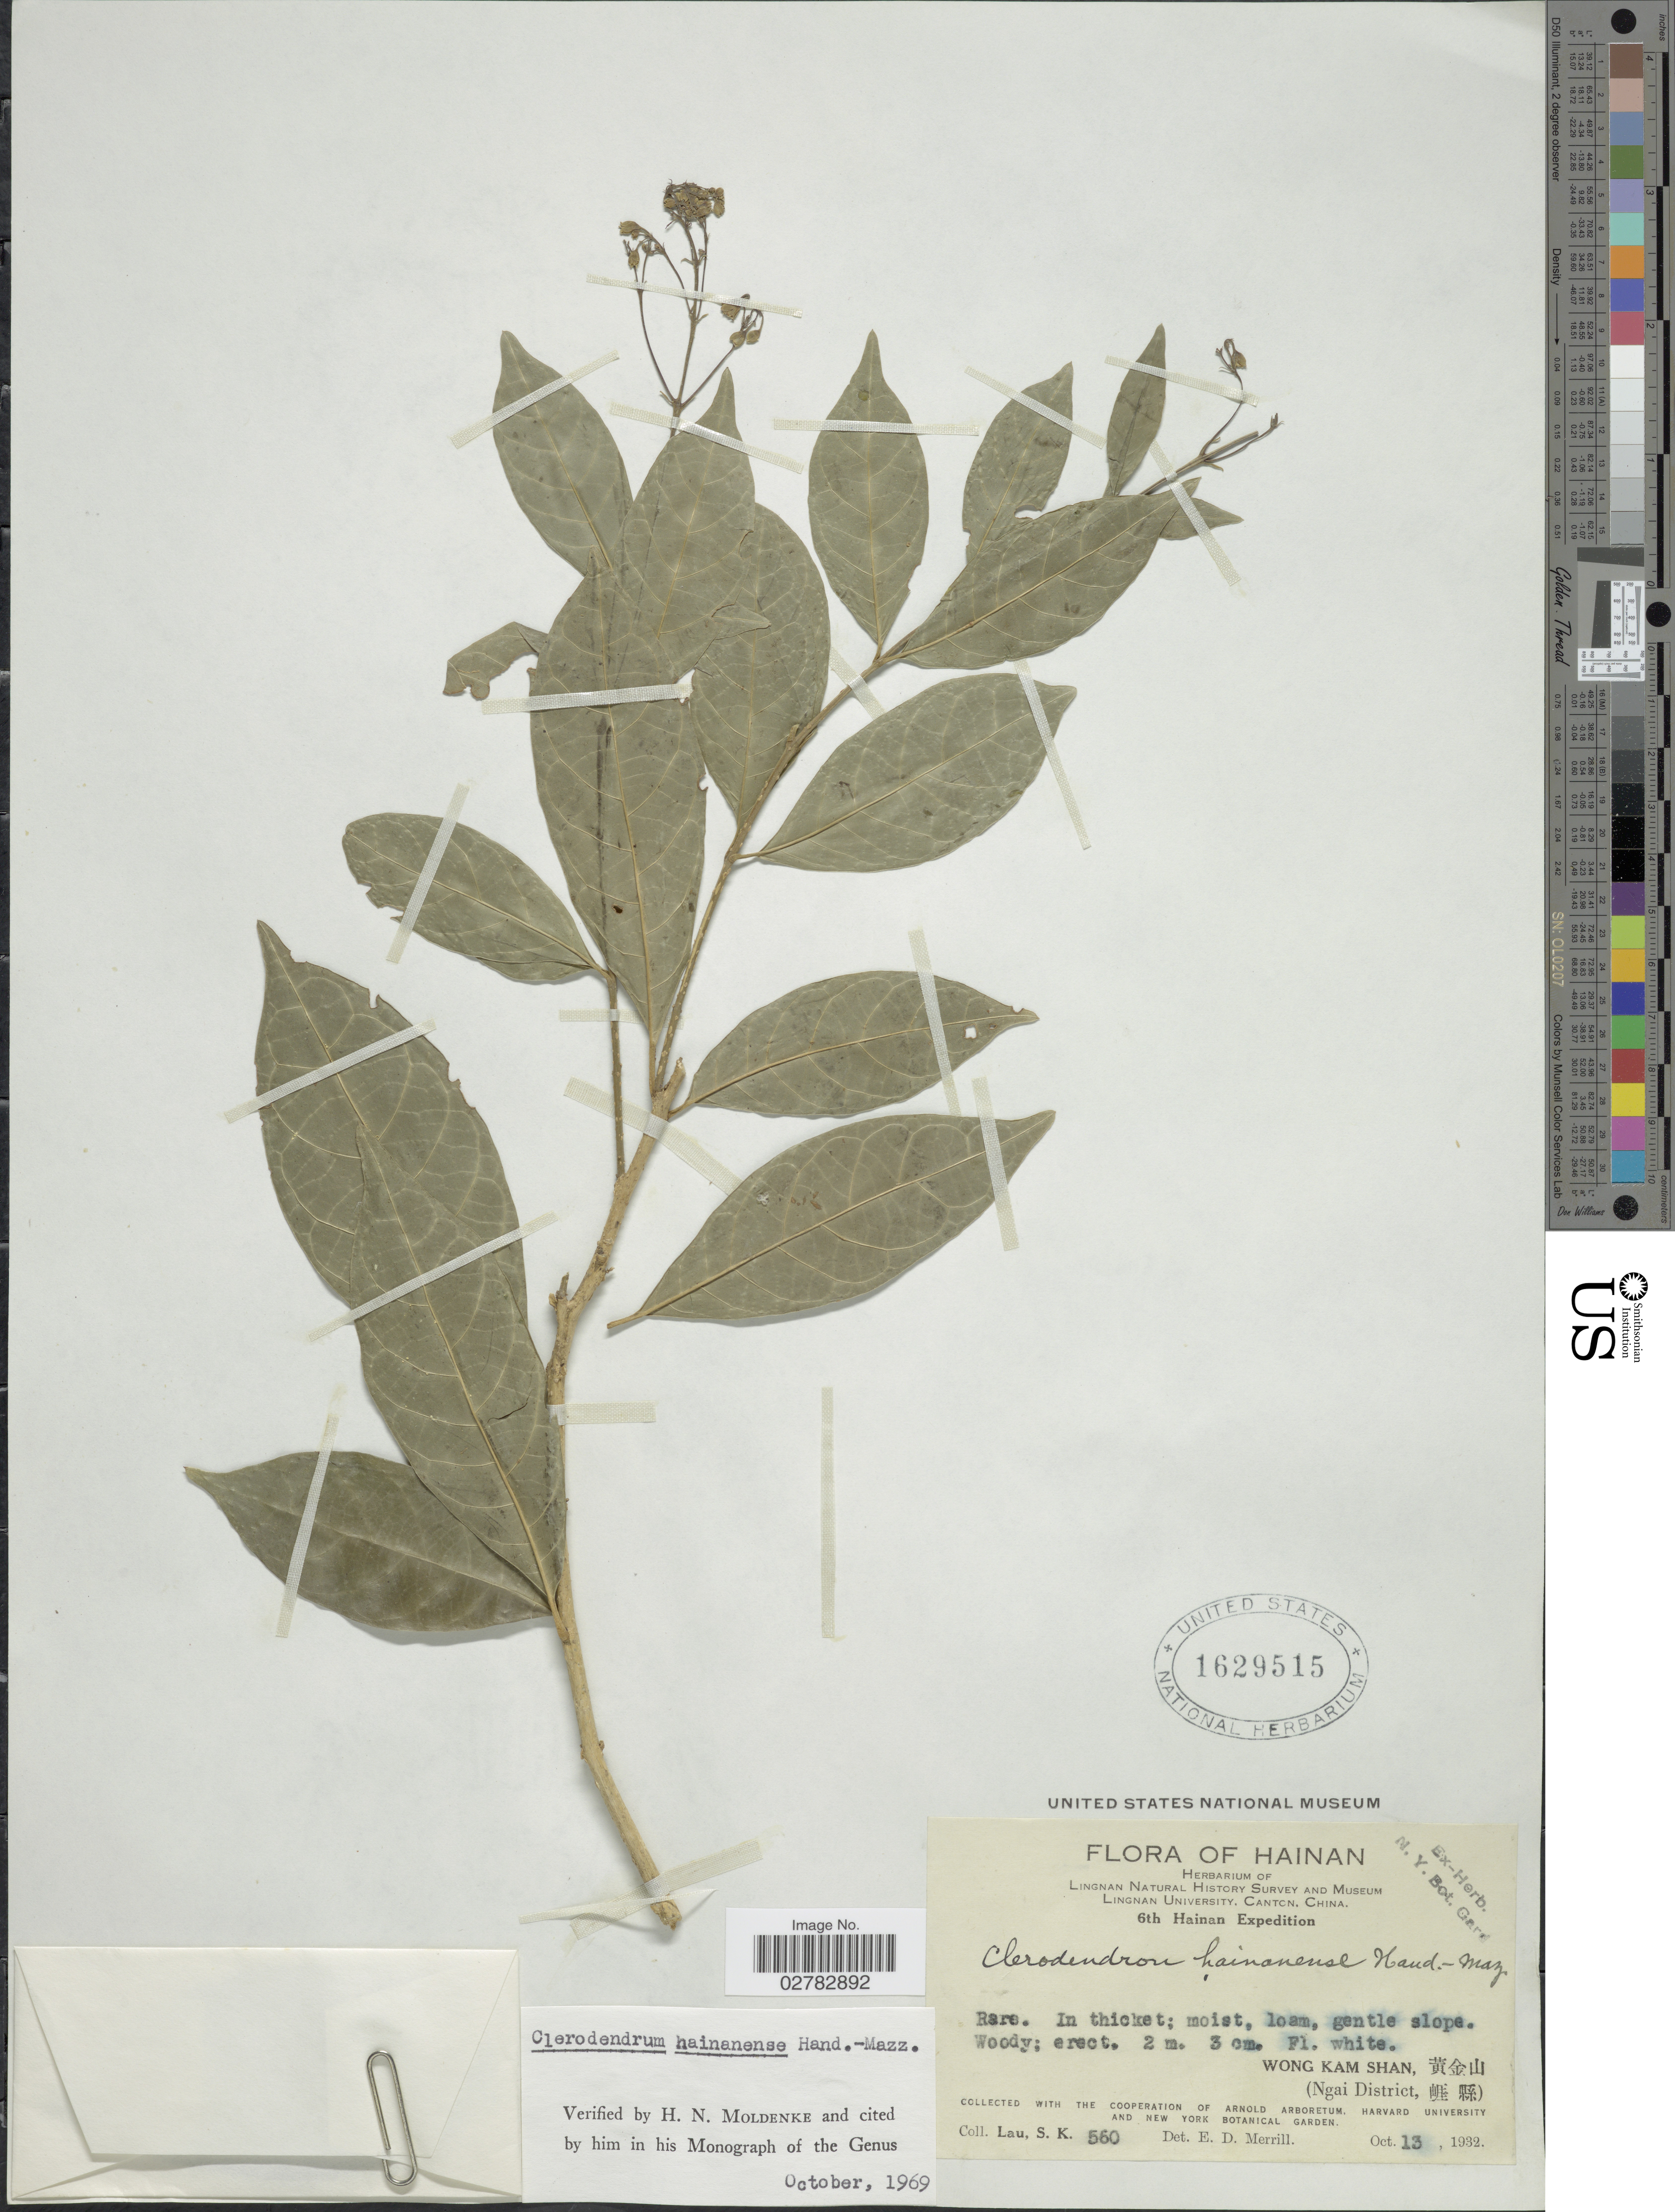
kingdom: Plantae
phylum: Tracheophyta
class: Magnoliopsida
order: Lamiales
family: Lamiaceae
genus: Clerodendrum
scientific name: Clerodendrum hainanense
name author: Hand.-Mazz.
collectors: S. K. Lau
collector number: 560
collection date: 1932-10-13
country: China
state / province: Hainan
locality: Wong Kam Shan. (Ngai District).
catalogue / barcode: US 1629515